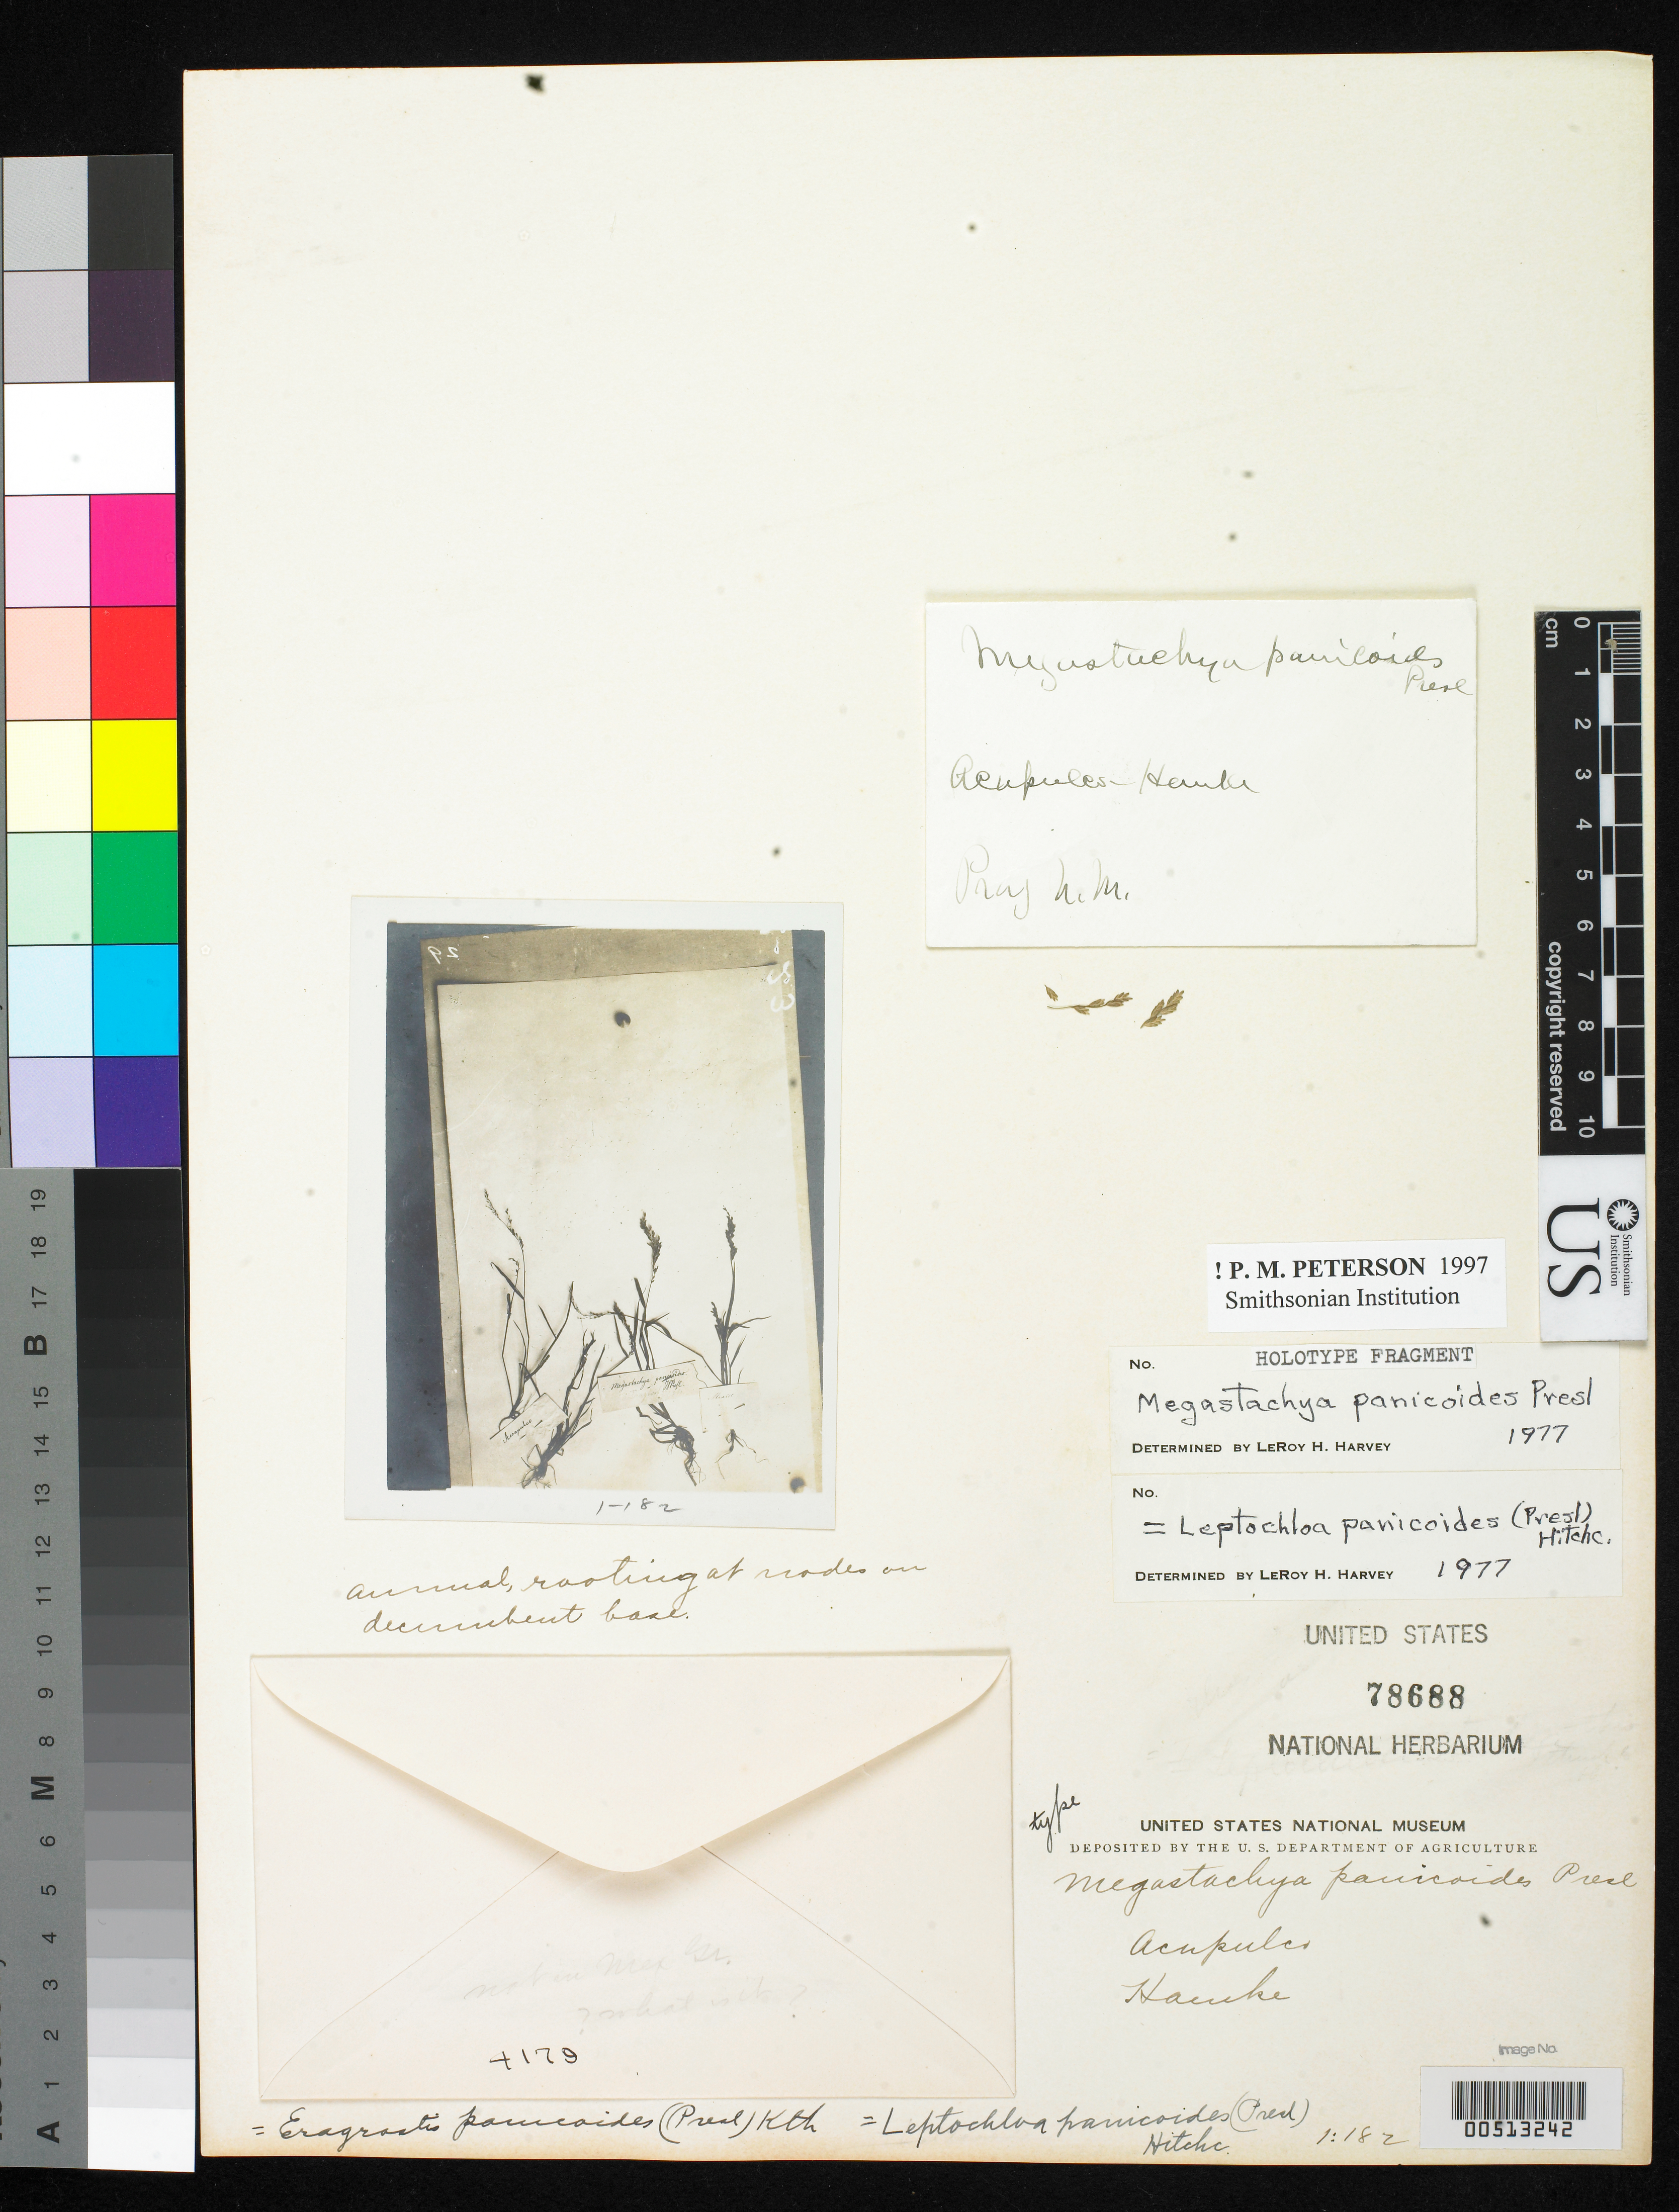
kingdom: Plantae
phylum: Tracheophyta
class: Liliopsida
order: Poales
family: Poaceae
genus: Megastachya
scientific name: Megastachya panicoides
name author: J. Presl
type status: Type Fragment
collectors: T. P. X. Haenke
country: Mexico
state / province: Guerrero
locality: Acapulco.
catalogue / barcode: US 78688